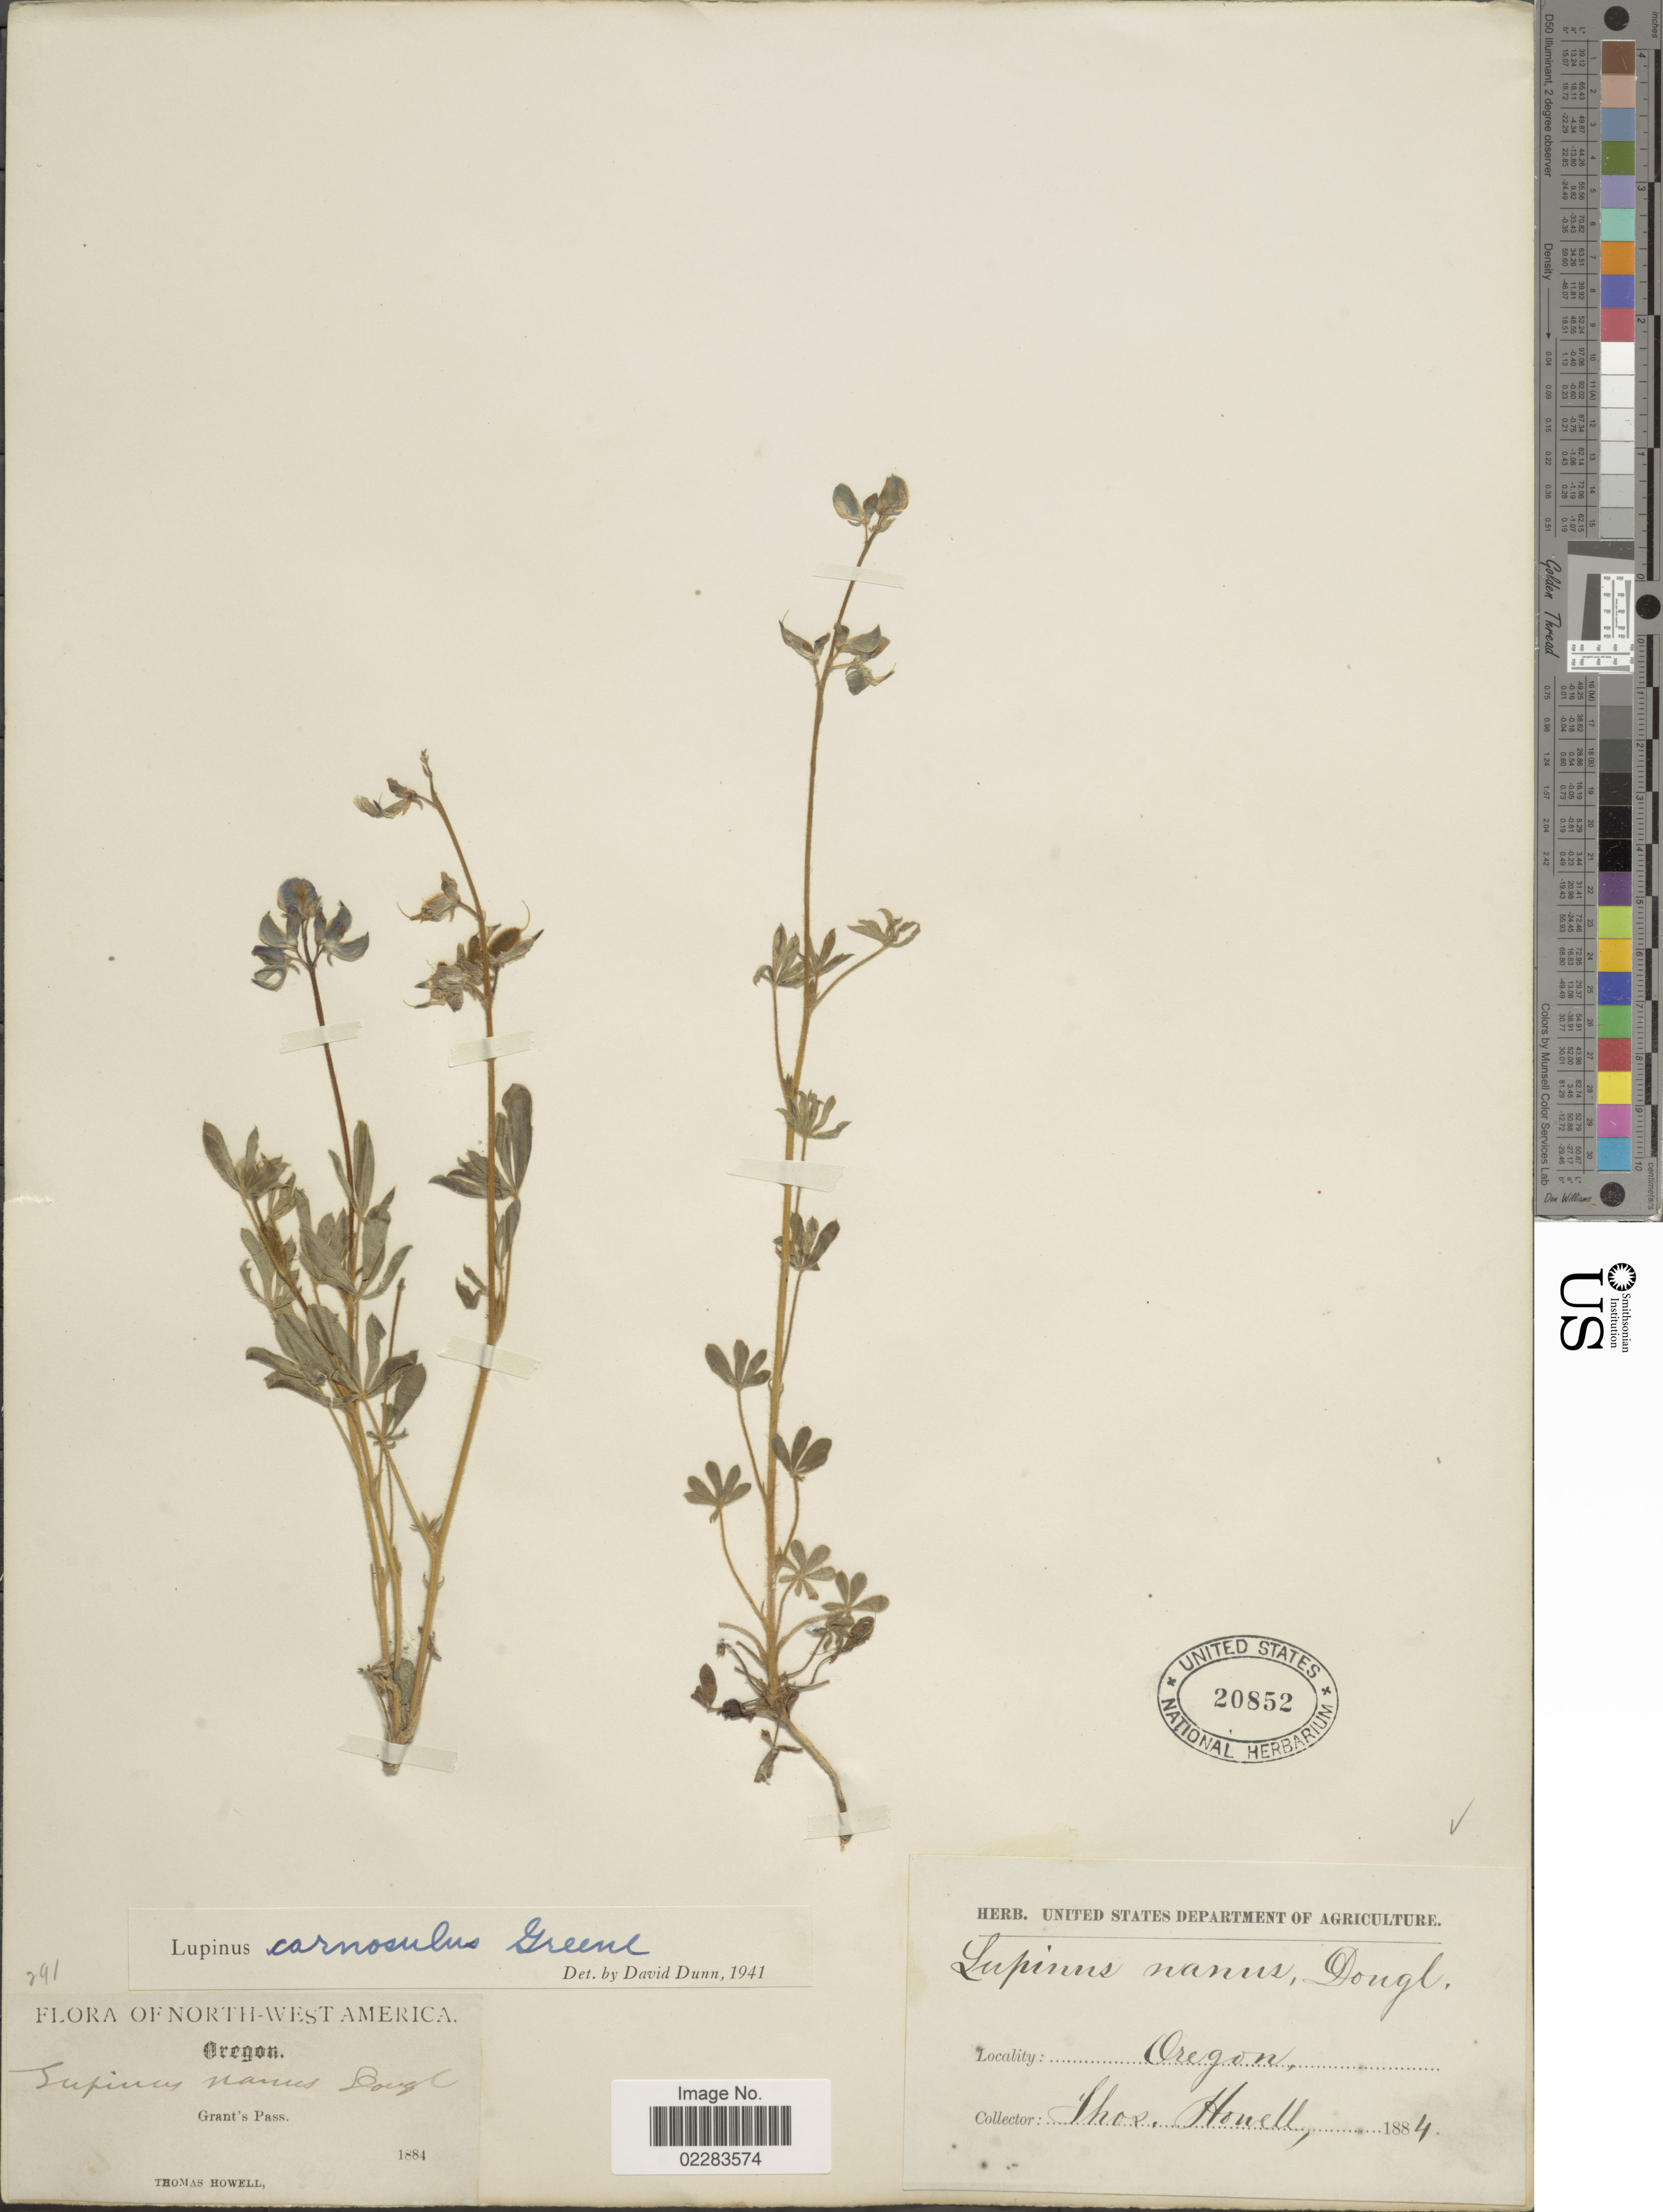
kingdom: Plantae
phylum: Tracheophyta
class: Magnoliopsida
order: Fabales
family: Fabaceae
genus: Lupinus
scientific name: Lupinus affinis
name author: J. Agardh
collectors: T. Howell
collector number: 291?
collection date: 1884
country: United States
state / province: Oregon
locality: North-west America. Grant's Pass.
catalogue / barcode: US 20852